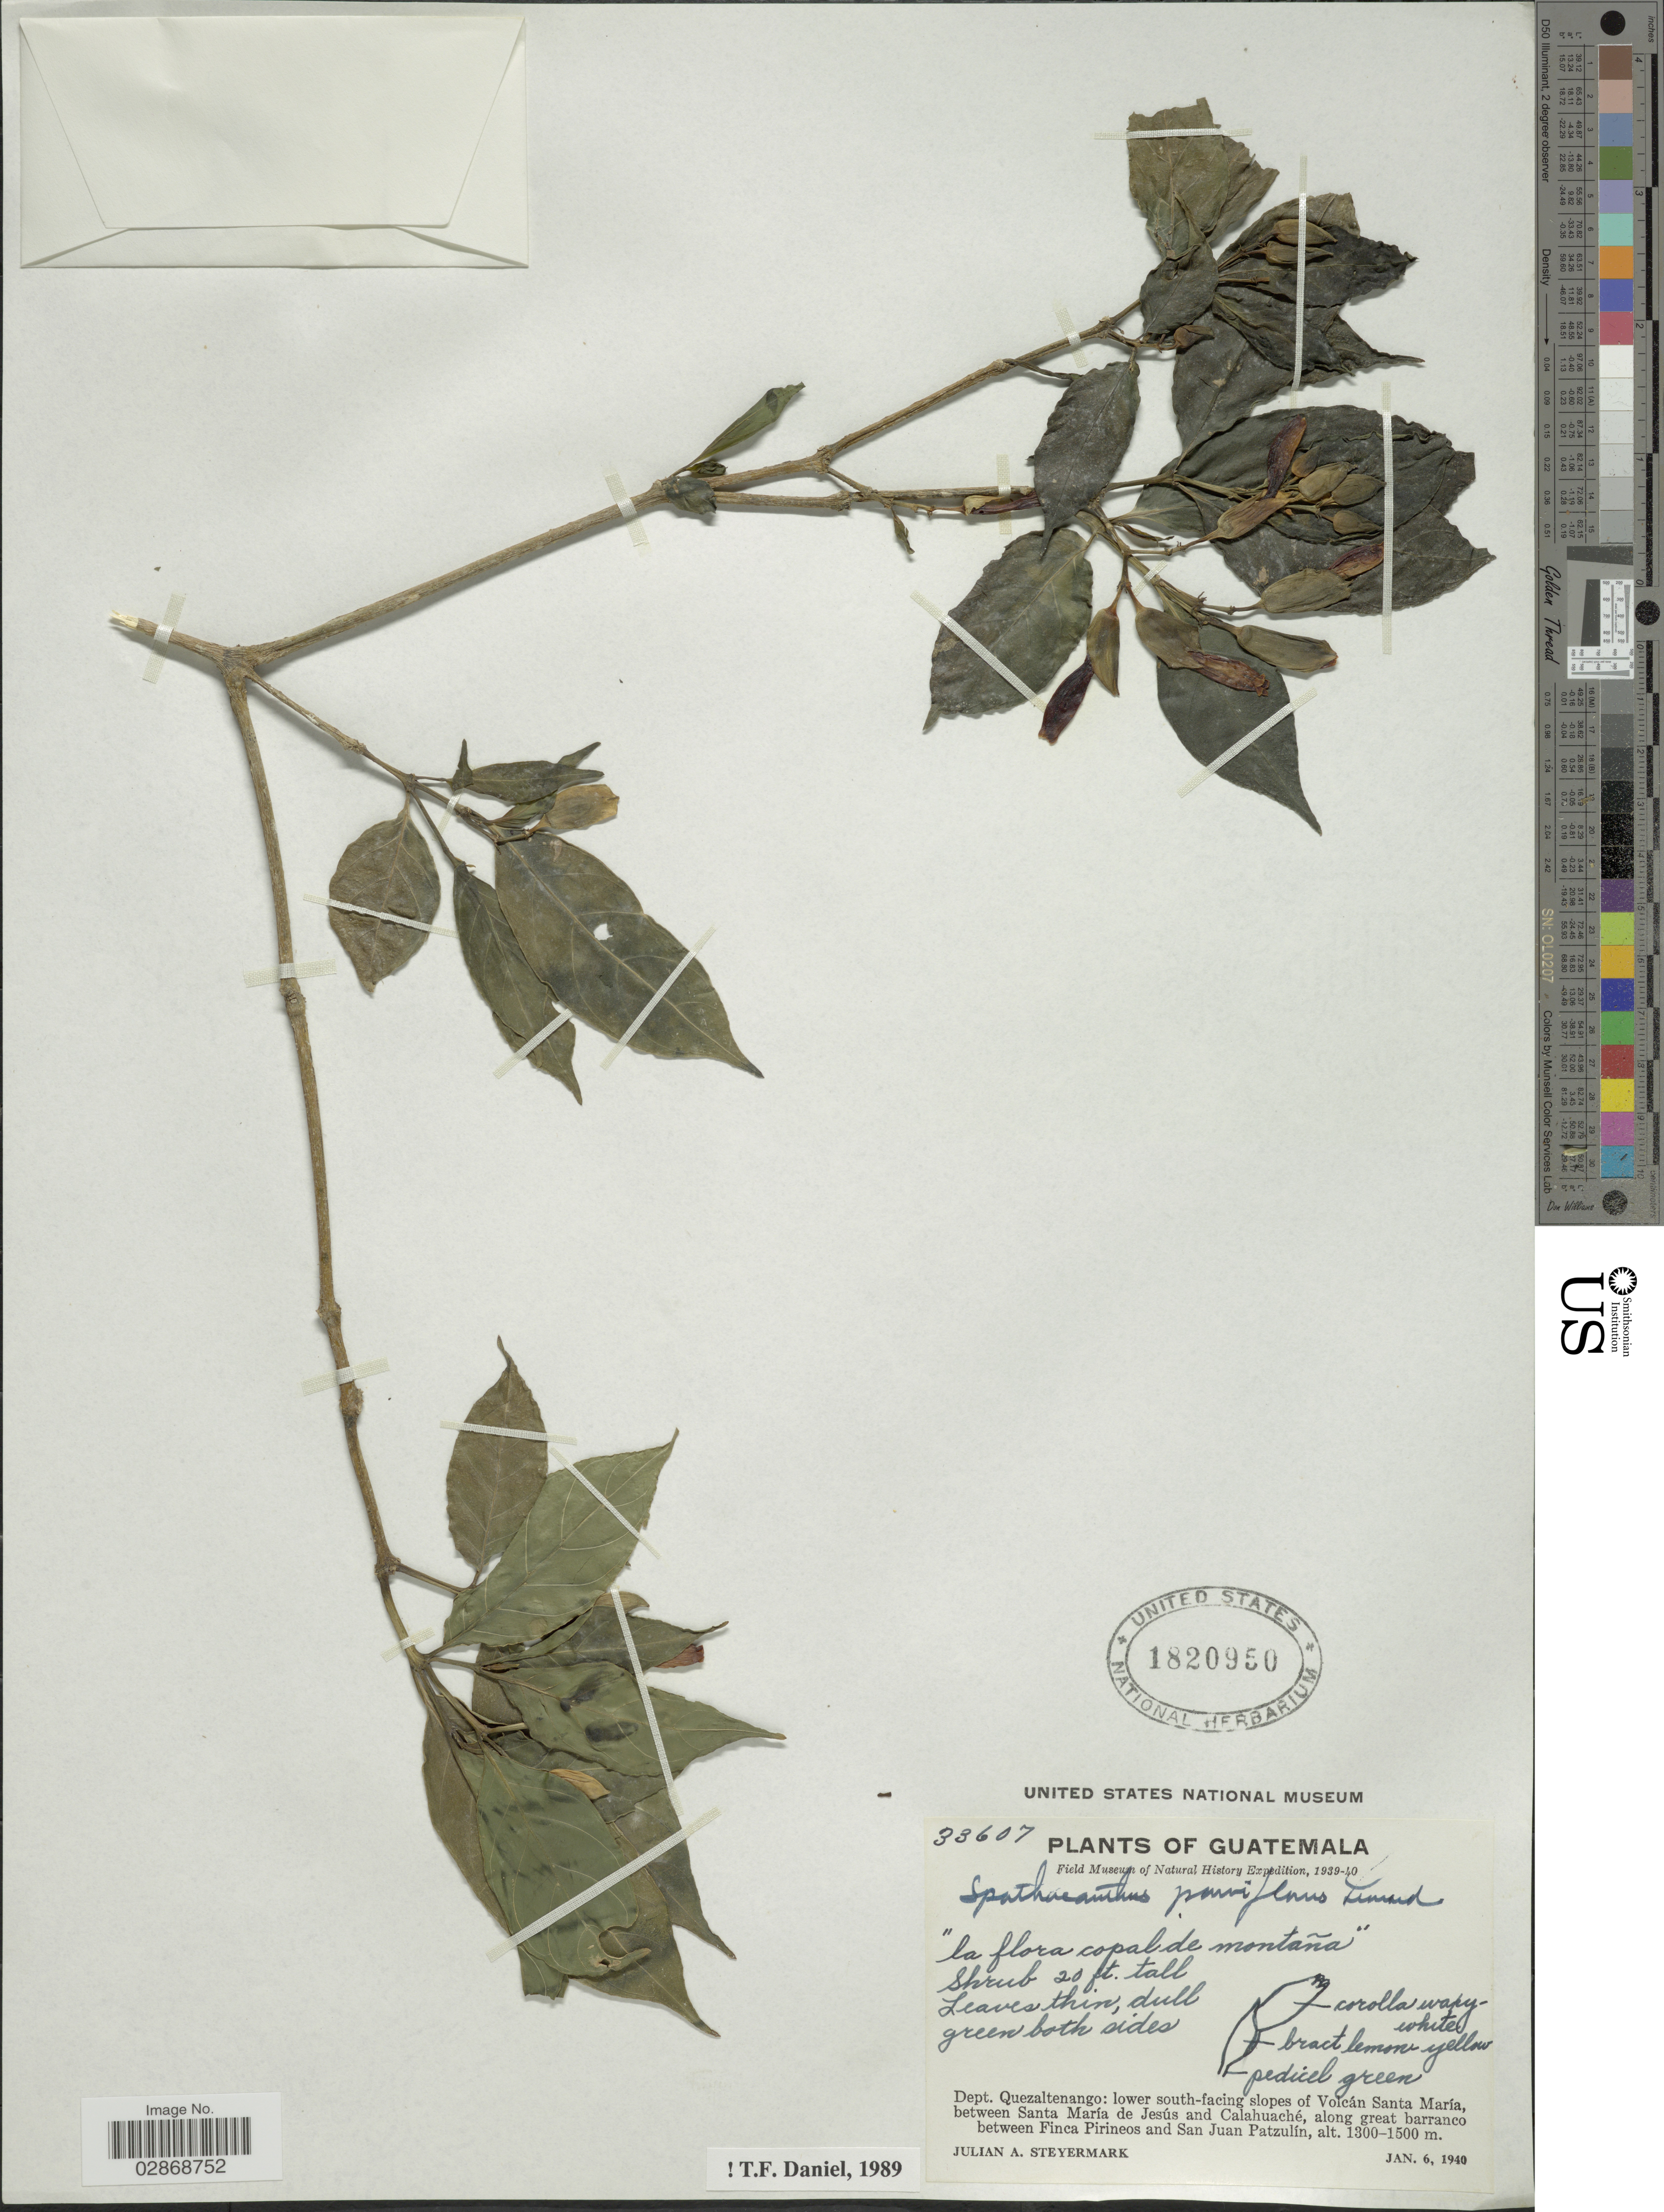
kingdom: Plantae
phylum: Tracheophyta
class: Magnoliopsida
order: Lamiales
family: Acanthaceae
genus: Spathacanthus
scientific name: Spathacanthus parviflorus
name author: Leonard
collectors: J. Steyermark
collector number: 33607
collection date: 1940-01-06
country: Guatemala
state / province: Quetzaltenango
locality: Dept. Quezaltenango: lower south-facing slopes of Volcán Santa María, between Santa María de Jesús and Calahuaché, along great barranco between Finca Pirineos and San Juan Patzulín.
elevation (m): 1300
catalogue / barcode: US 1820950